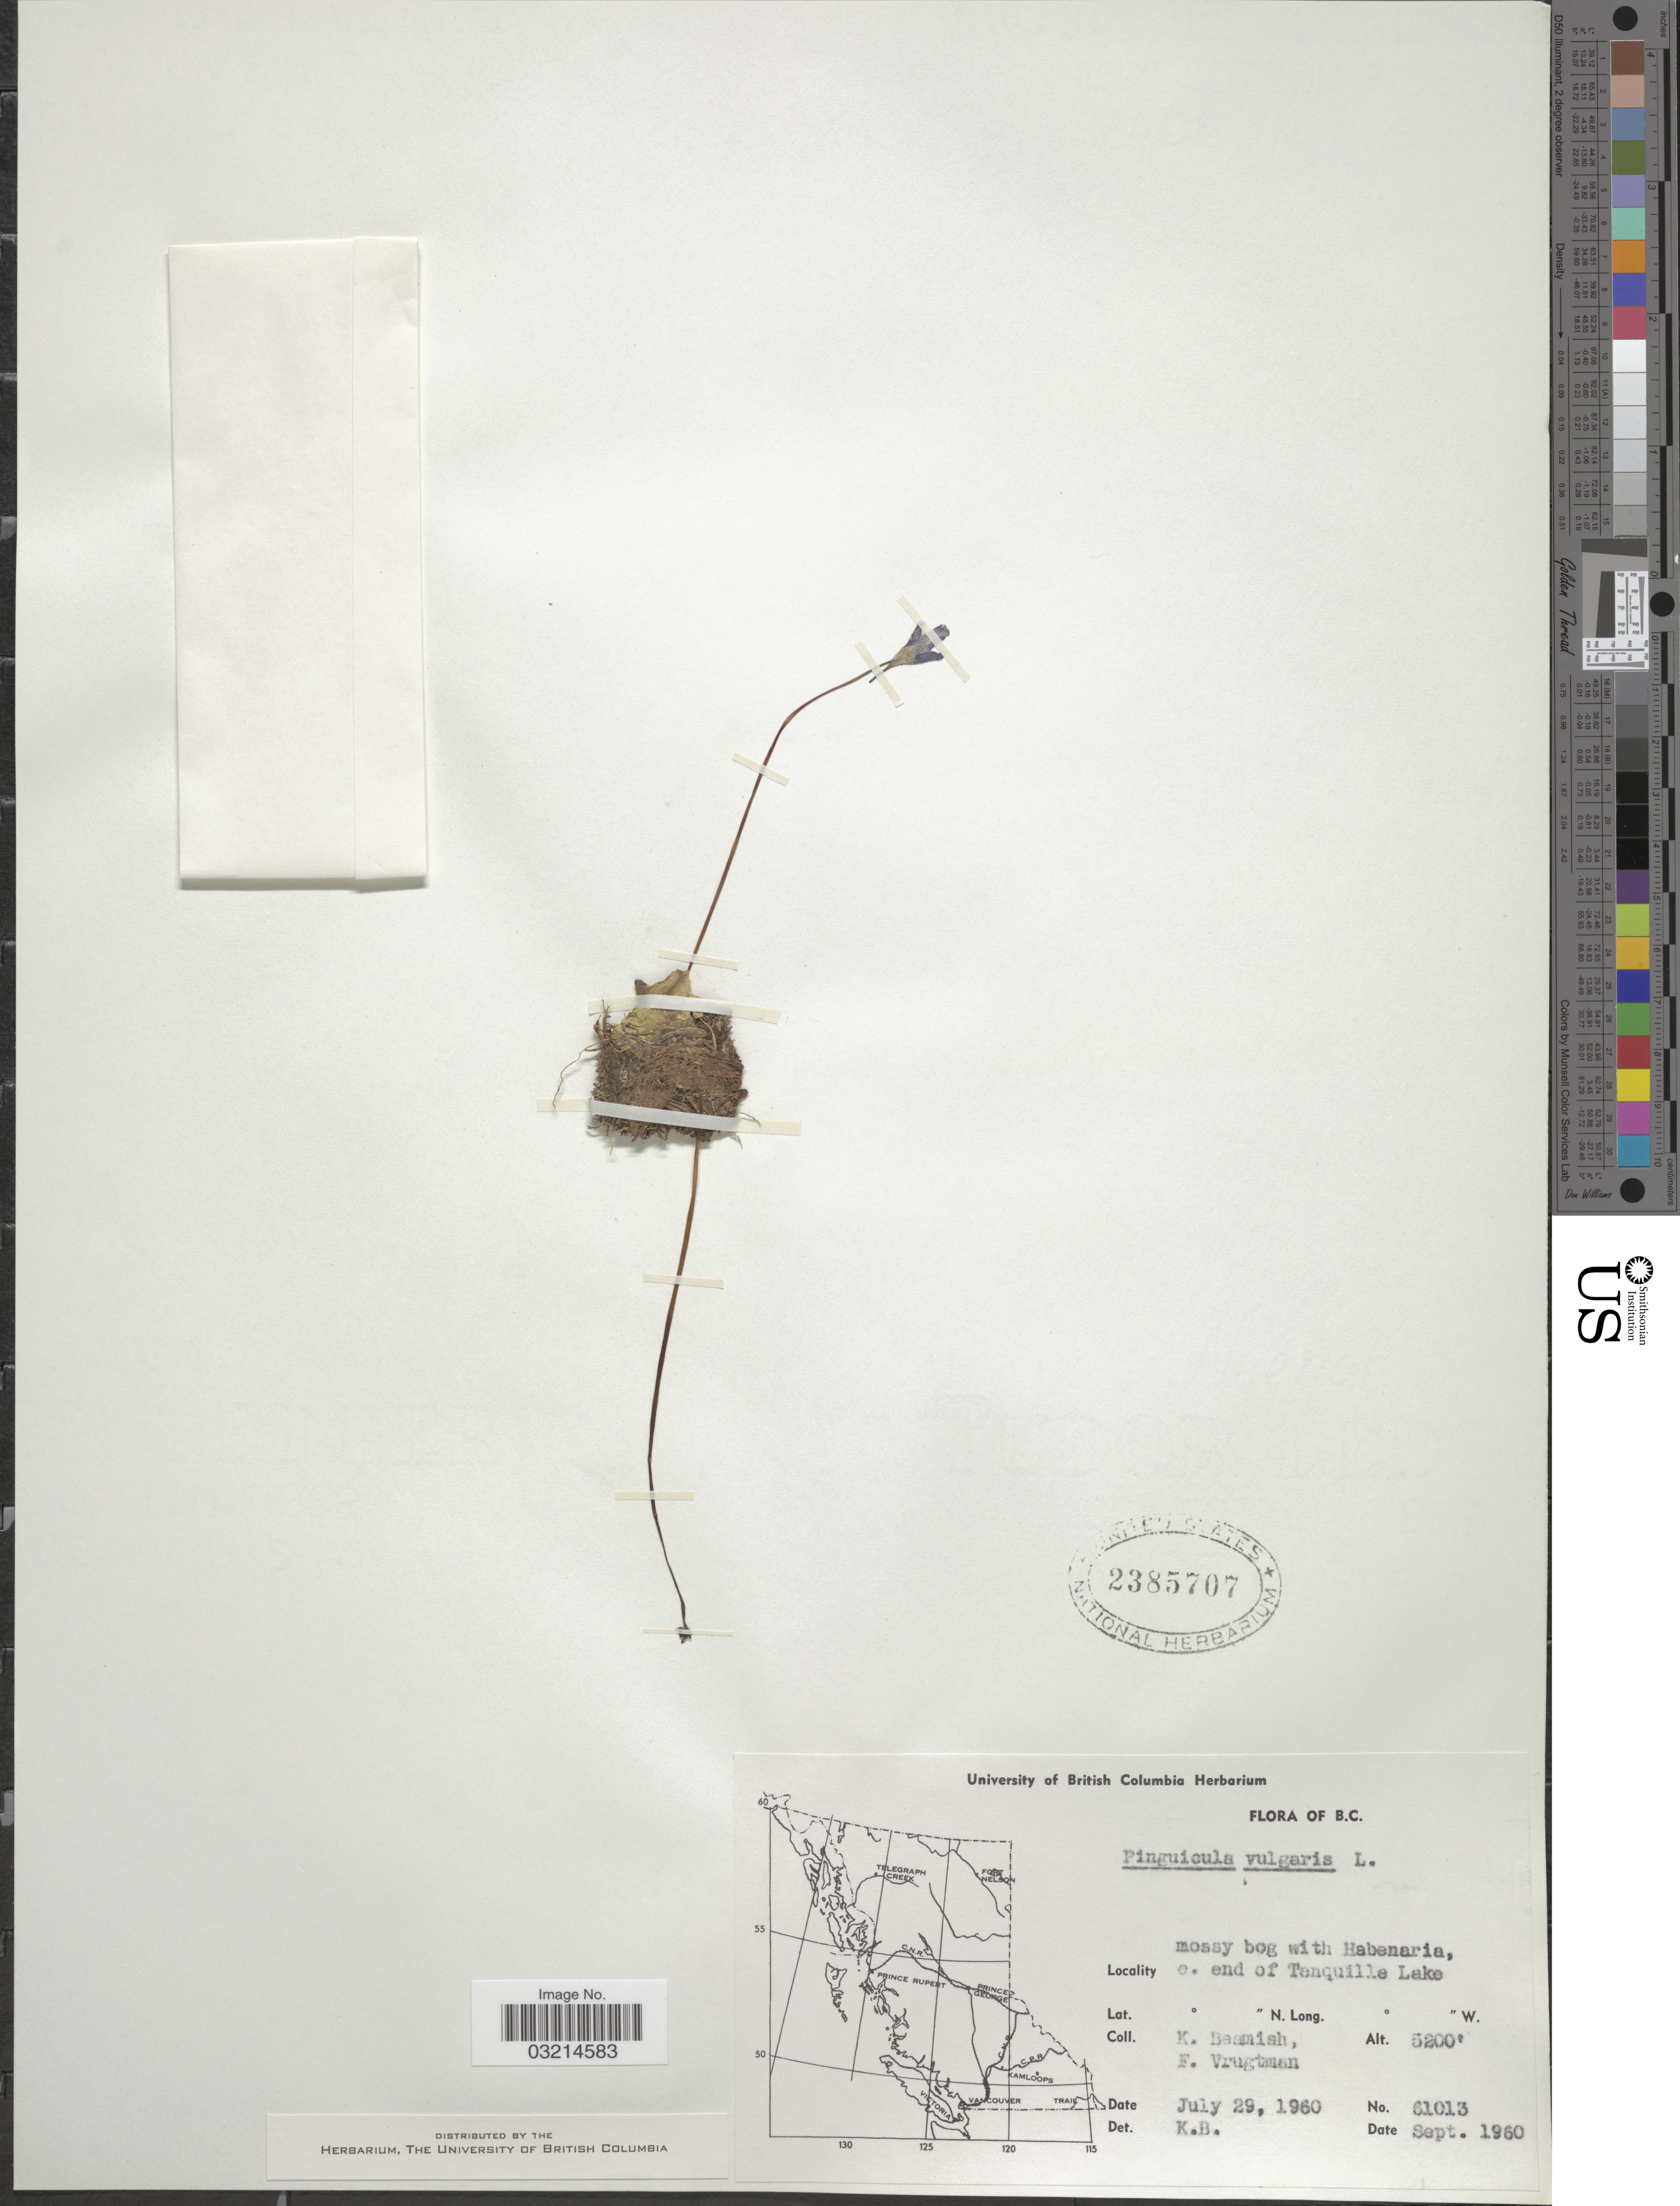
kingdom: Plantae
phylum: Tracheophyta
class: Magnoliopsida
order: Lamiales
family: Lentibulariaceae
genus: Pinguicula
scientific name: Pinguicula vulgaris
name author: L.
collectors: K. Beamish & F. Vrugtman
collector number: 61013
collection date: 1960-09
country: Canada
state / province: British Columbia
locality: E. end of Tenquille Lake.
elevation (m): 1585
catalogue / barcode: US 2385707